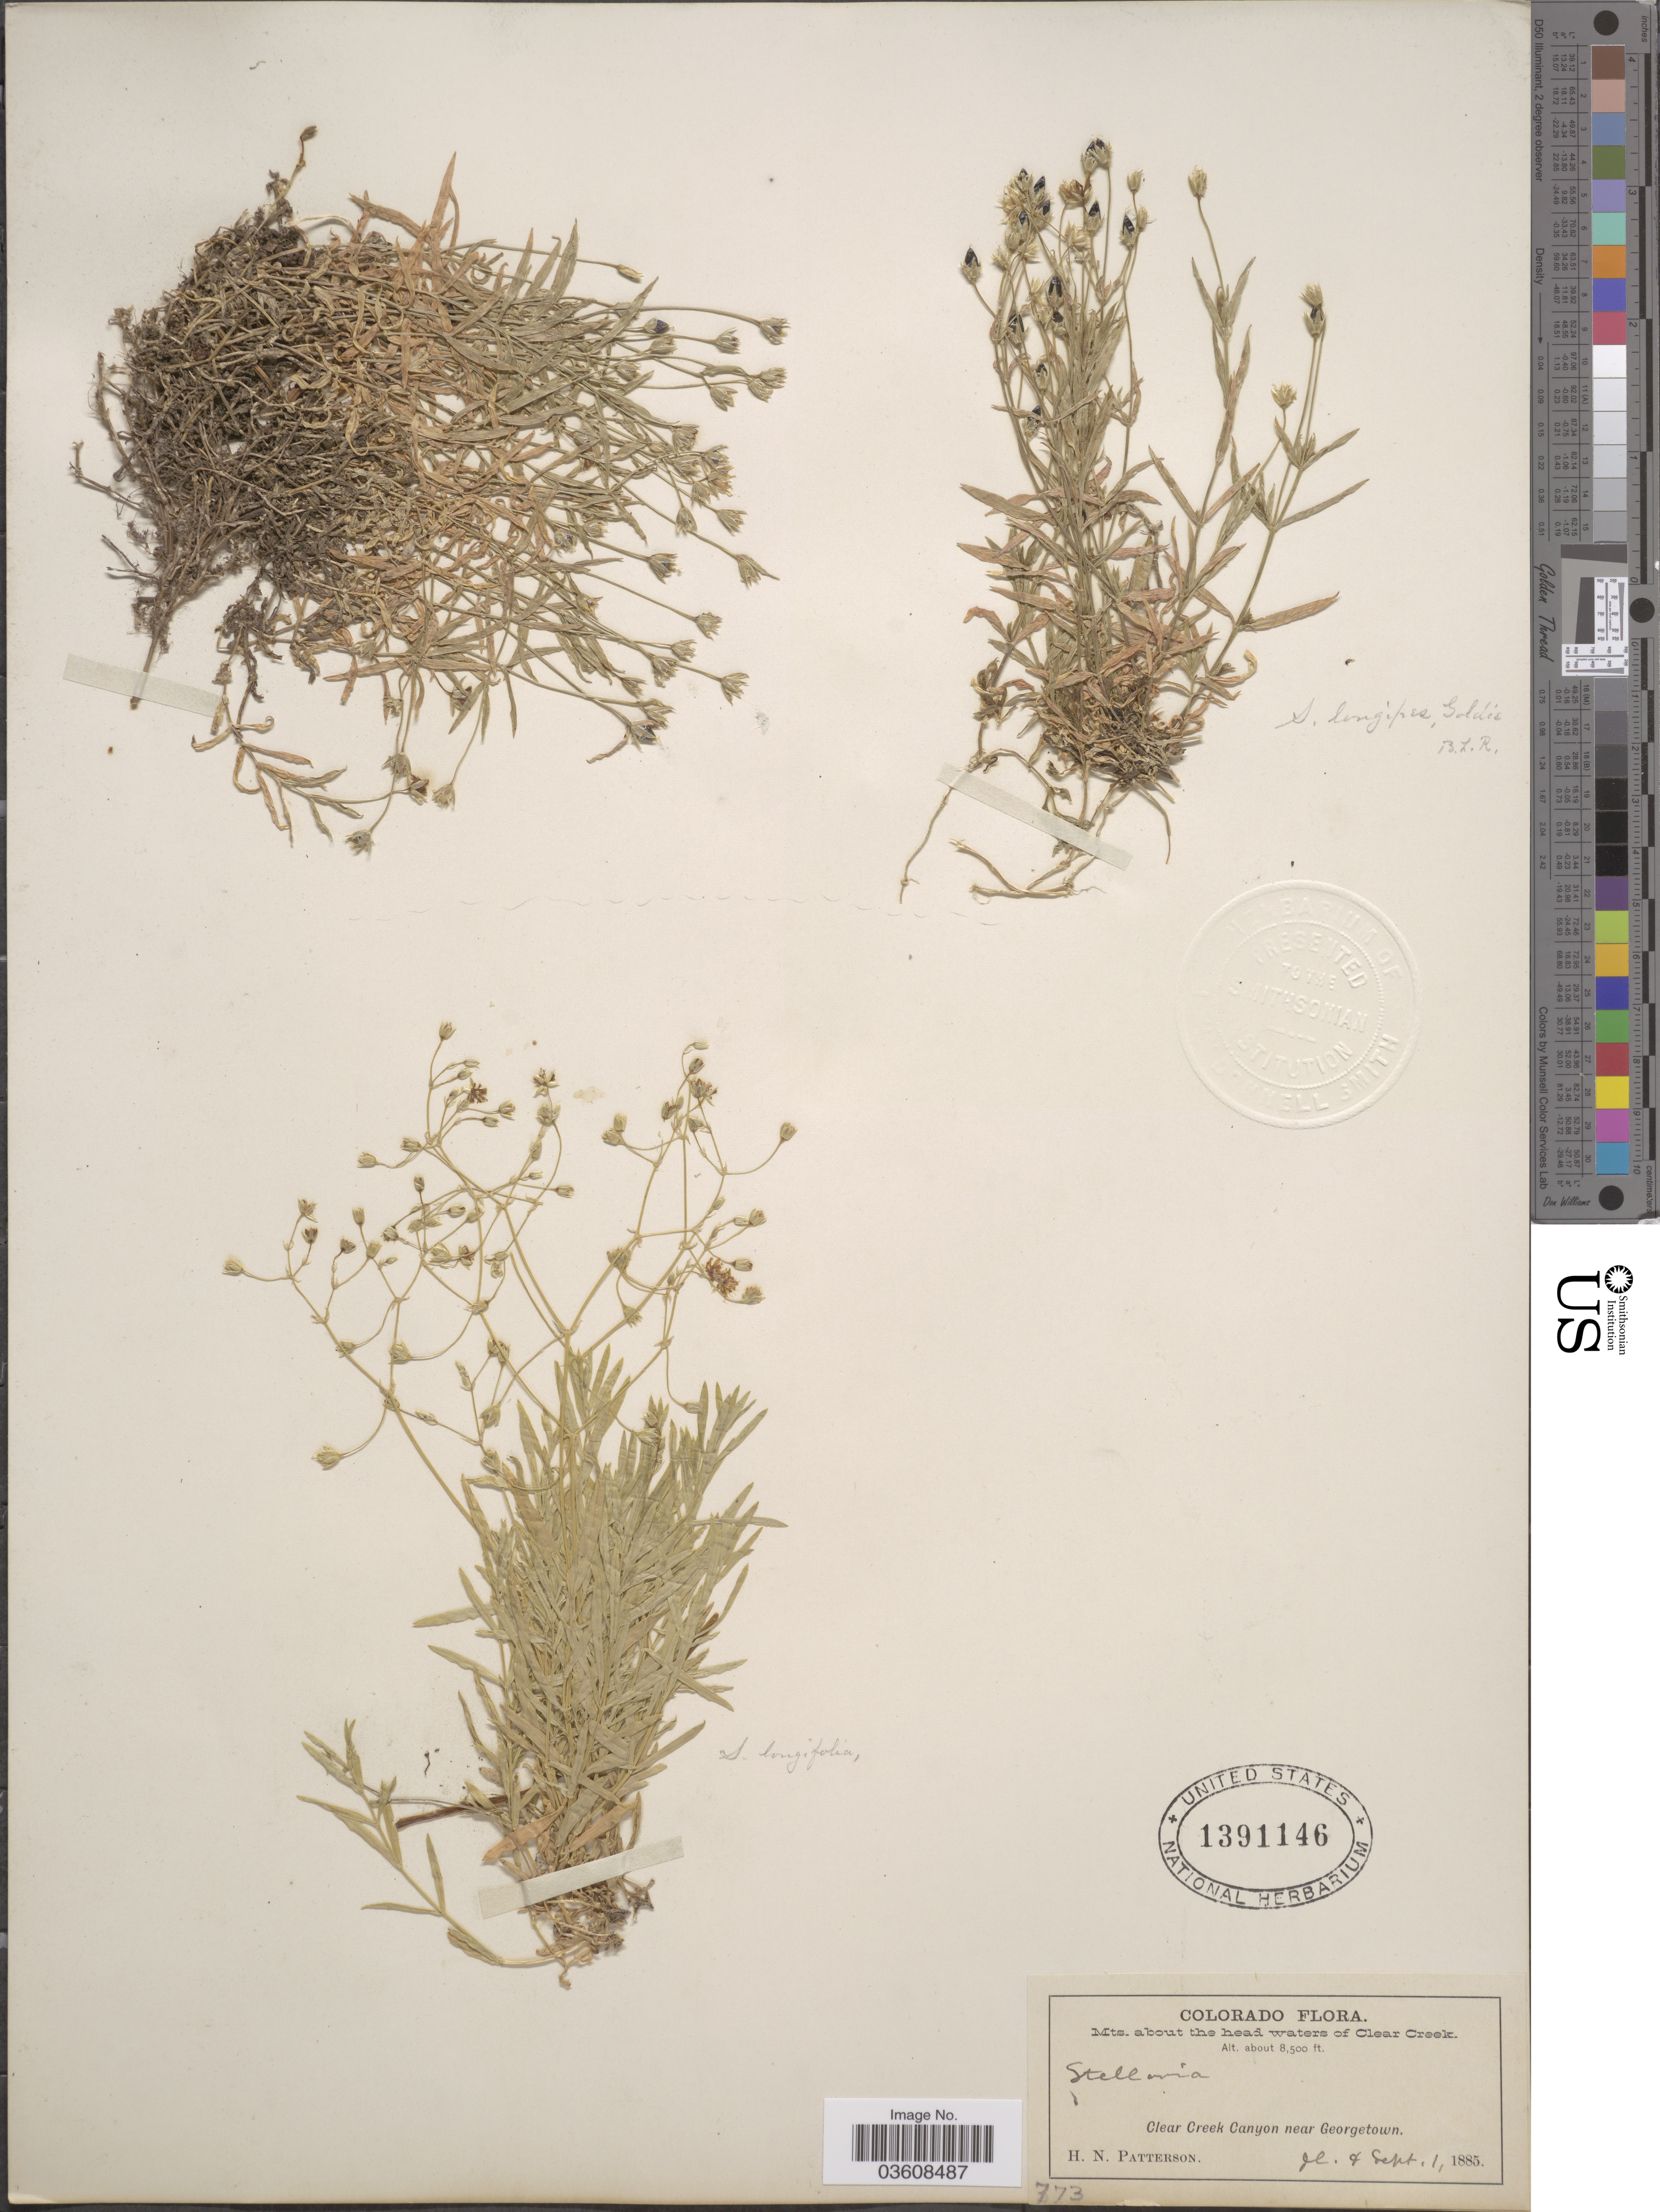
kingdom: Plantae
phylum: Tracheophyta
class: Magnoliopsida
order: Caryophyllales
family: Caryophyllaceae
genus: Stellaria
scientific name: Stellaria longifolia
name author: Muhl. ex Willd.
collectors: H. N. Patterson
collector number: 773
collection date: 1885-07/1885-09-01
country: United States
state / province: Colorado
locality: Mts. about the head waters of Clear Creek. Clear Creek Canyon near Georgetown.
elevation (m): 2591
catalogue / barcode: US 1391146